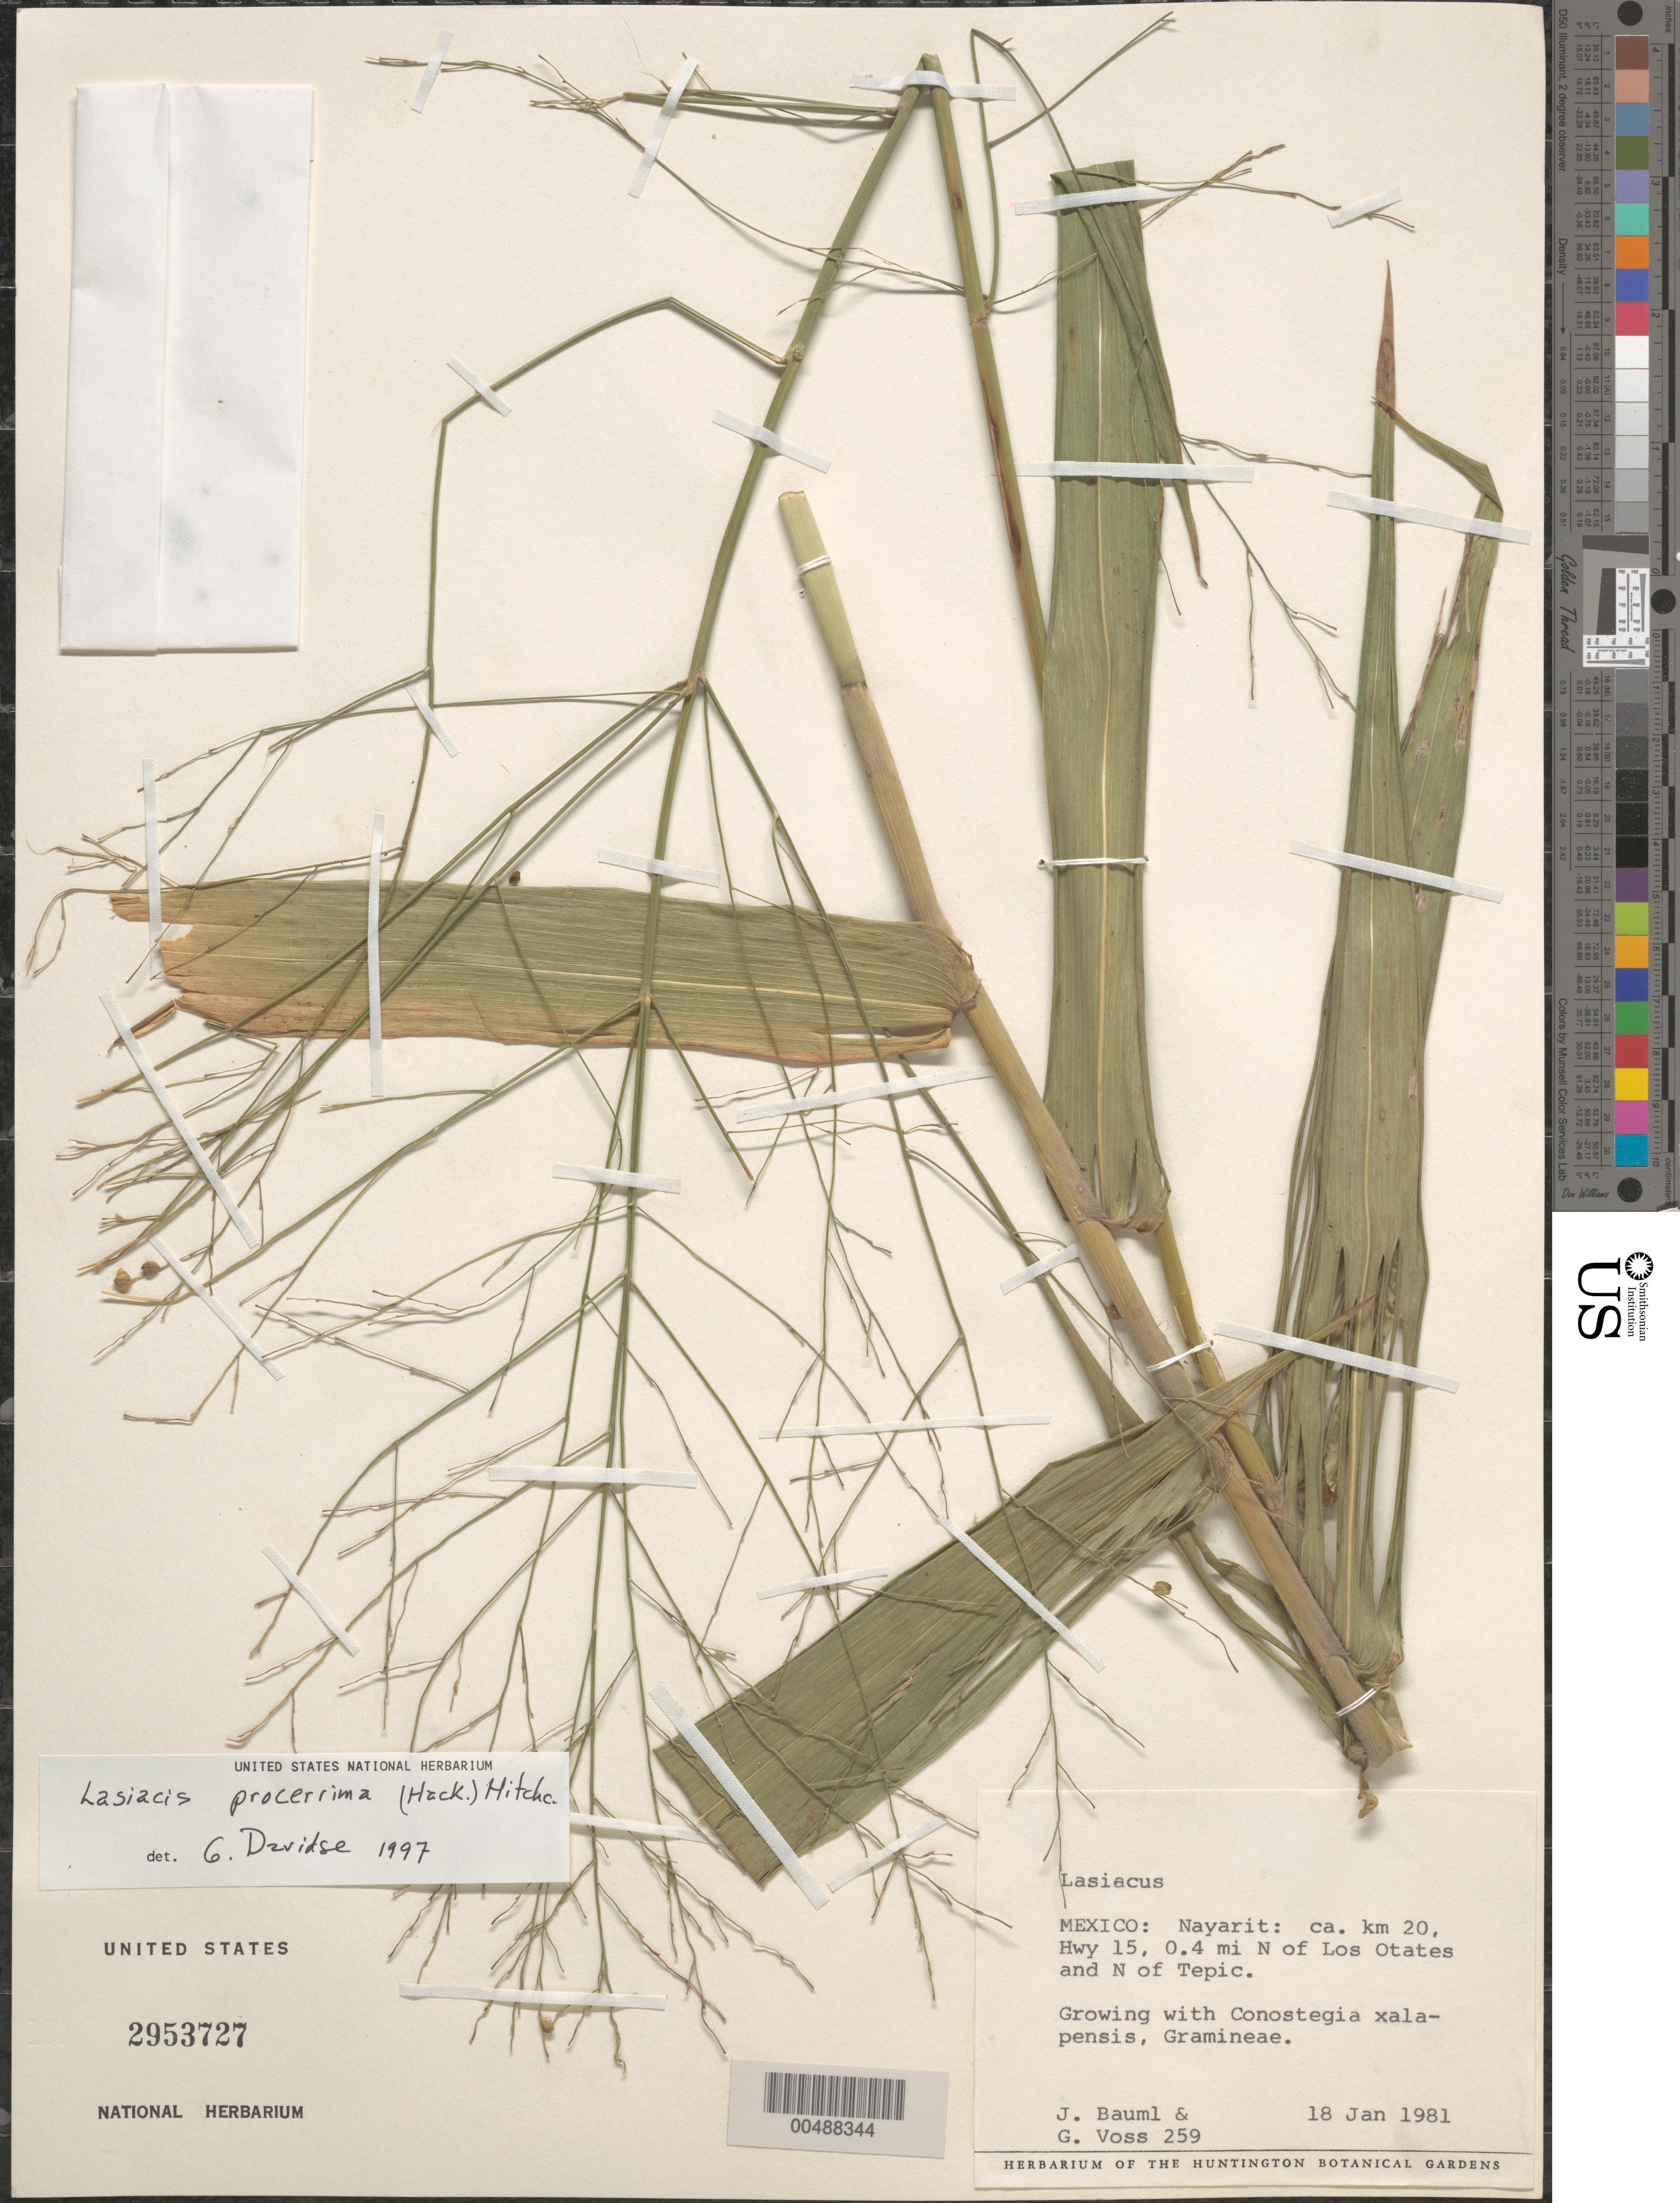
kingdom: Plantae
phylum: Tracheophyta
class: Liliopsida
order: Poales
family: Poaceae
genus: Lasiacis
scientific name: Lasiacis procerrima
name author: (Hack.) Hitchc.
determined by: Davidse, Gerrit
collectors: J. Bauml & G. Voss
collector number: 259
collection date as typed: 18 Jan 1981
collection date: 1981-01-18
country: Mexico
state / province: Nayarit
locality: Ca km 20, Hwy 15 0.4 mi N of Los Otates & N of Tepic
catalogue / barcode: US 2953727